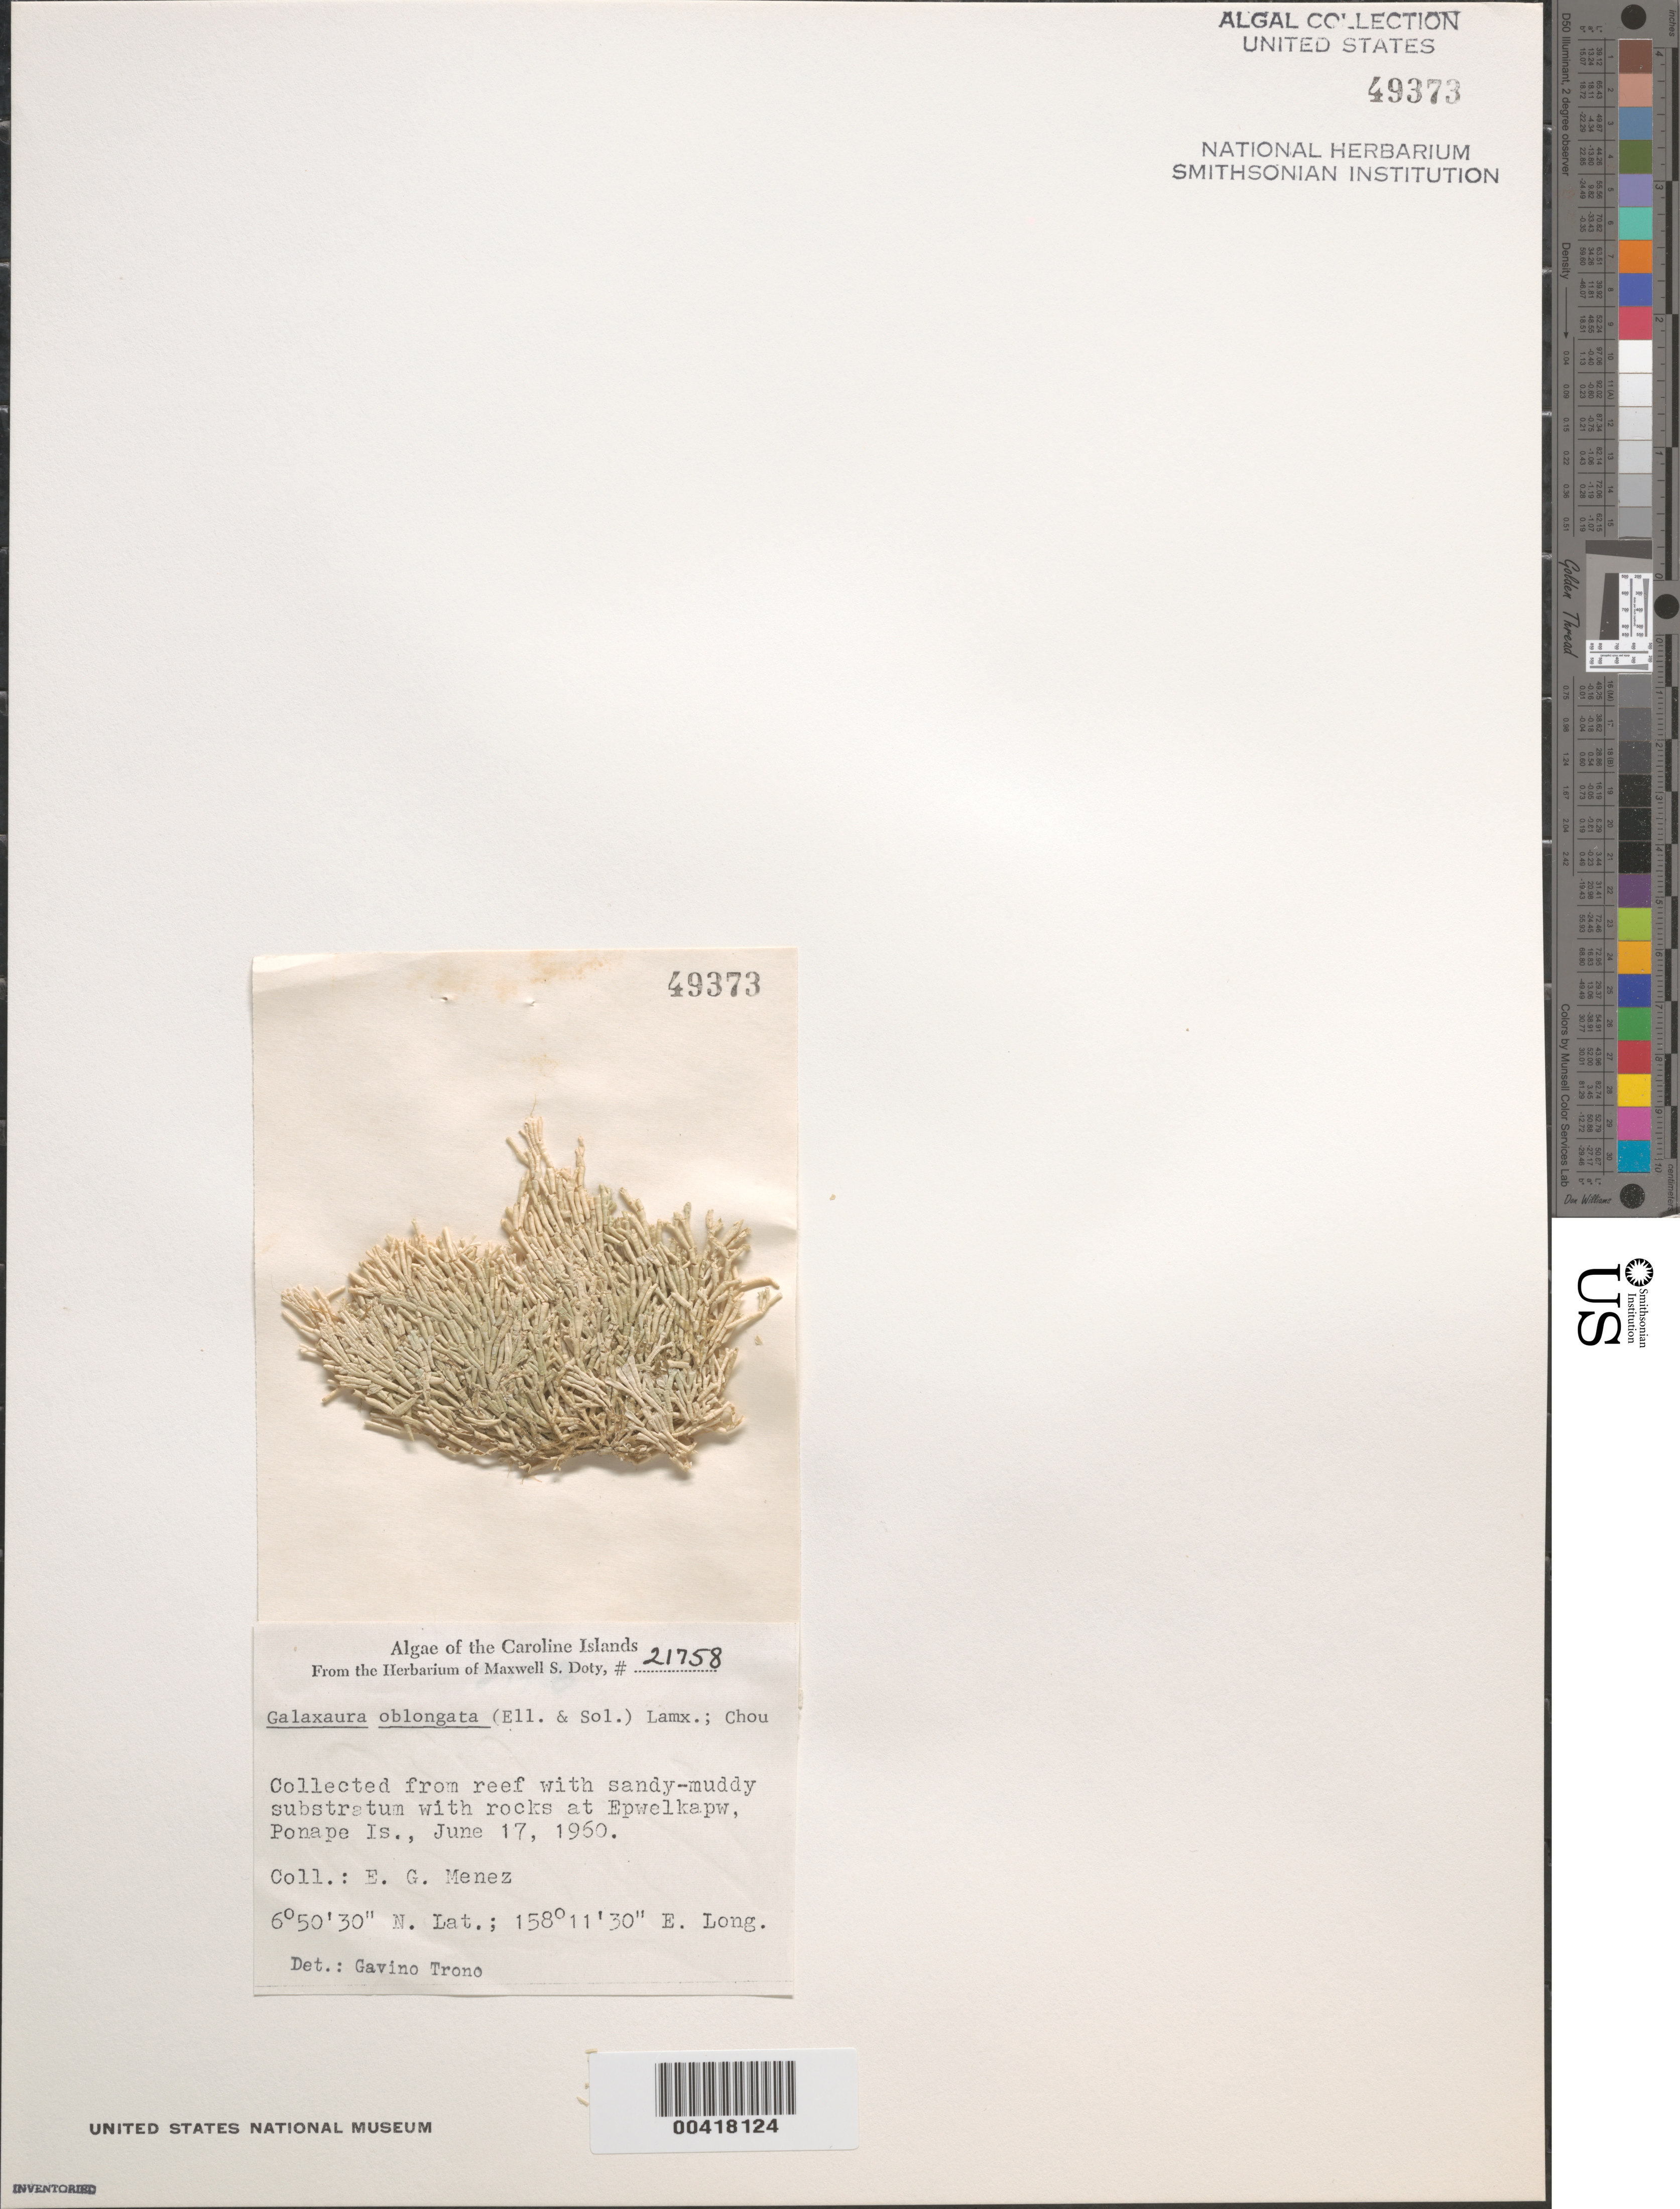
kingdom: Plantae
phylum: Rhodophyta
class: Florideophyceae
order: Nemaliales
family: Galaxauraceae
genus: Tricleocarpa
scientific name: Tricleocarpa fragilis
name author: (L.) Huisman & R.A. Towns.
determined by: Algae name updating Project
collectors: Meñez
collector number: MSD 21758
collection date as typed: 17 Jun 1960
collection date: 1960-06-17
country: Micronesia, Federated States of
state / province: Pohnpei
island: Pohnpei [Ponape] Islands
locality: Epwelkapw Islet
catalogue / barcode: US 49373